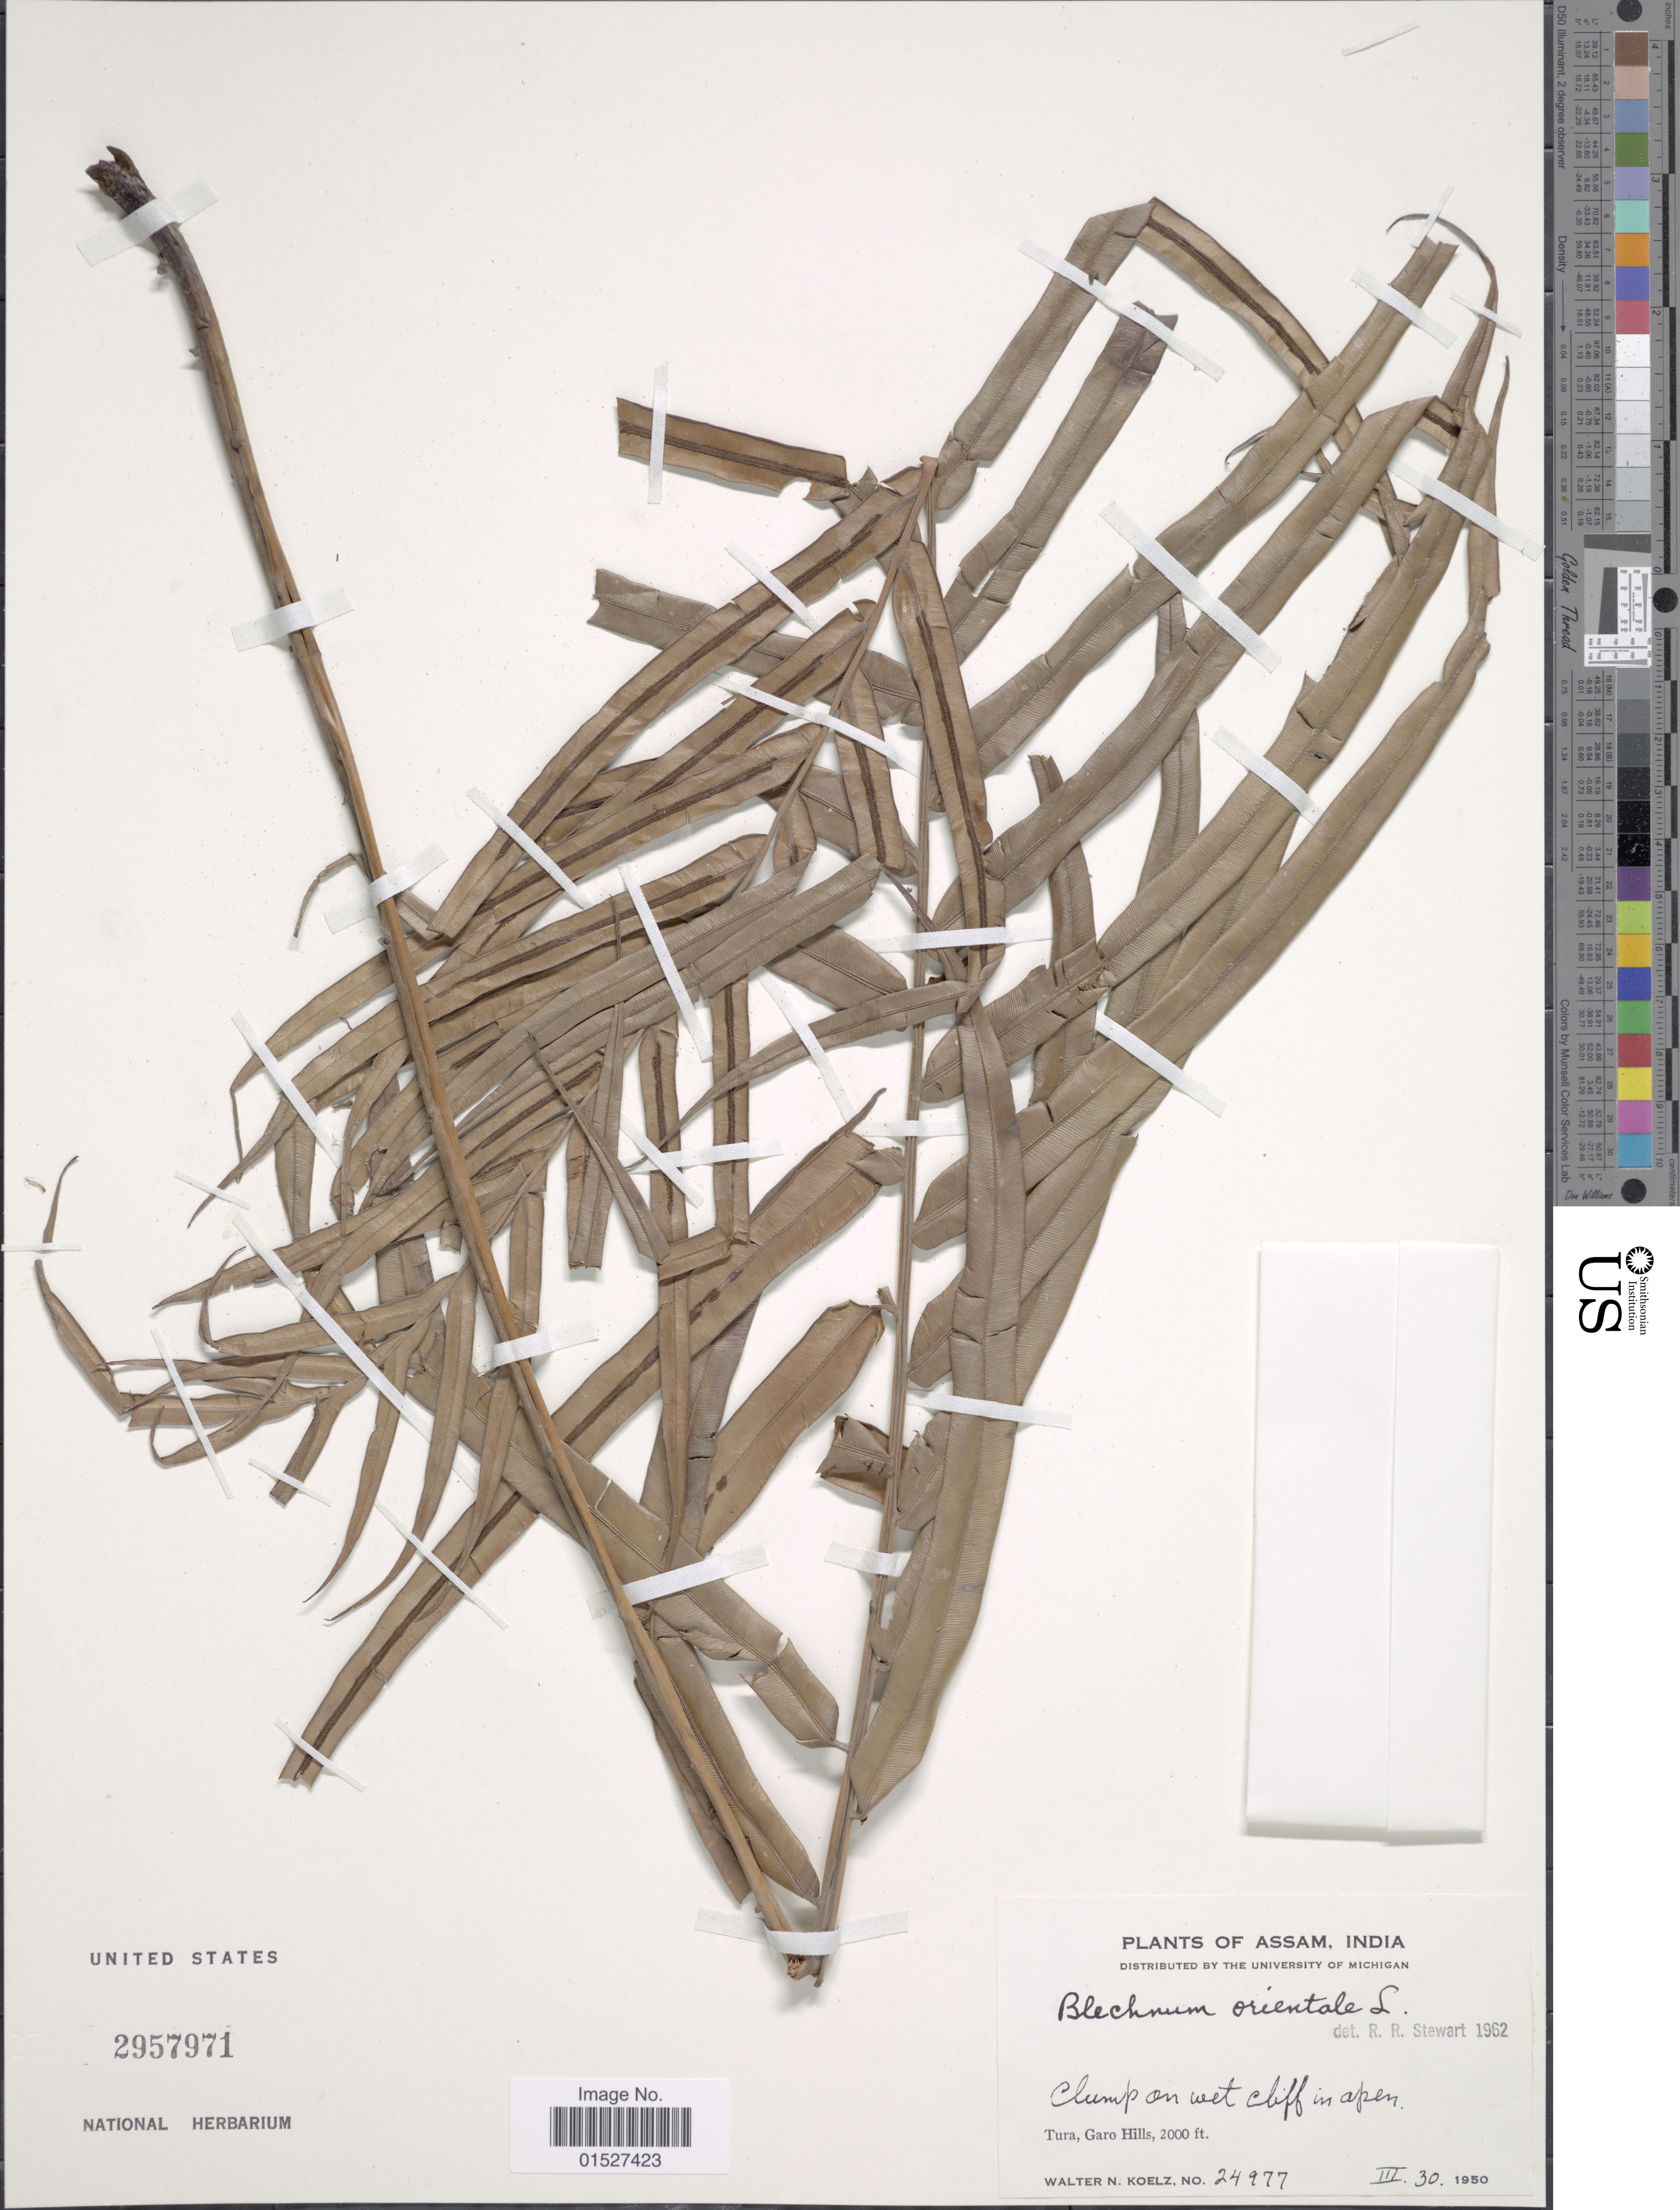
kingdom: Plantae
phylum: Tracheophyta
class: Polypodiopsida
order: Polypodiales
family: Blechnaceae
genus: Blechnum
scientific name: Blechnum orientale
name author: L.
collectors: W. N. Koelz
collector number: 24977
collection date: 1950-03-30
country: India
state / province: Meghalaya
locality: Assam, Tura, Garo Hills.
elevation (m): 610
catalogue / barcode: US 2957971